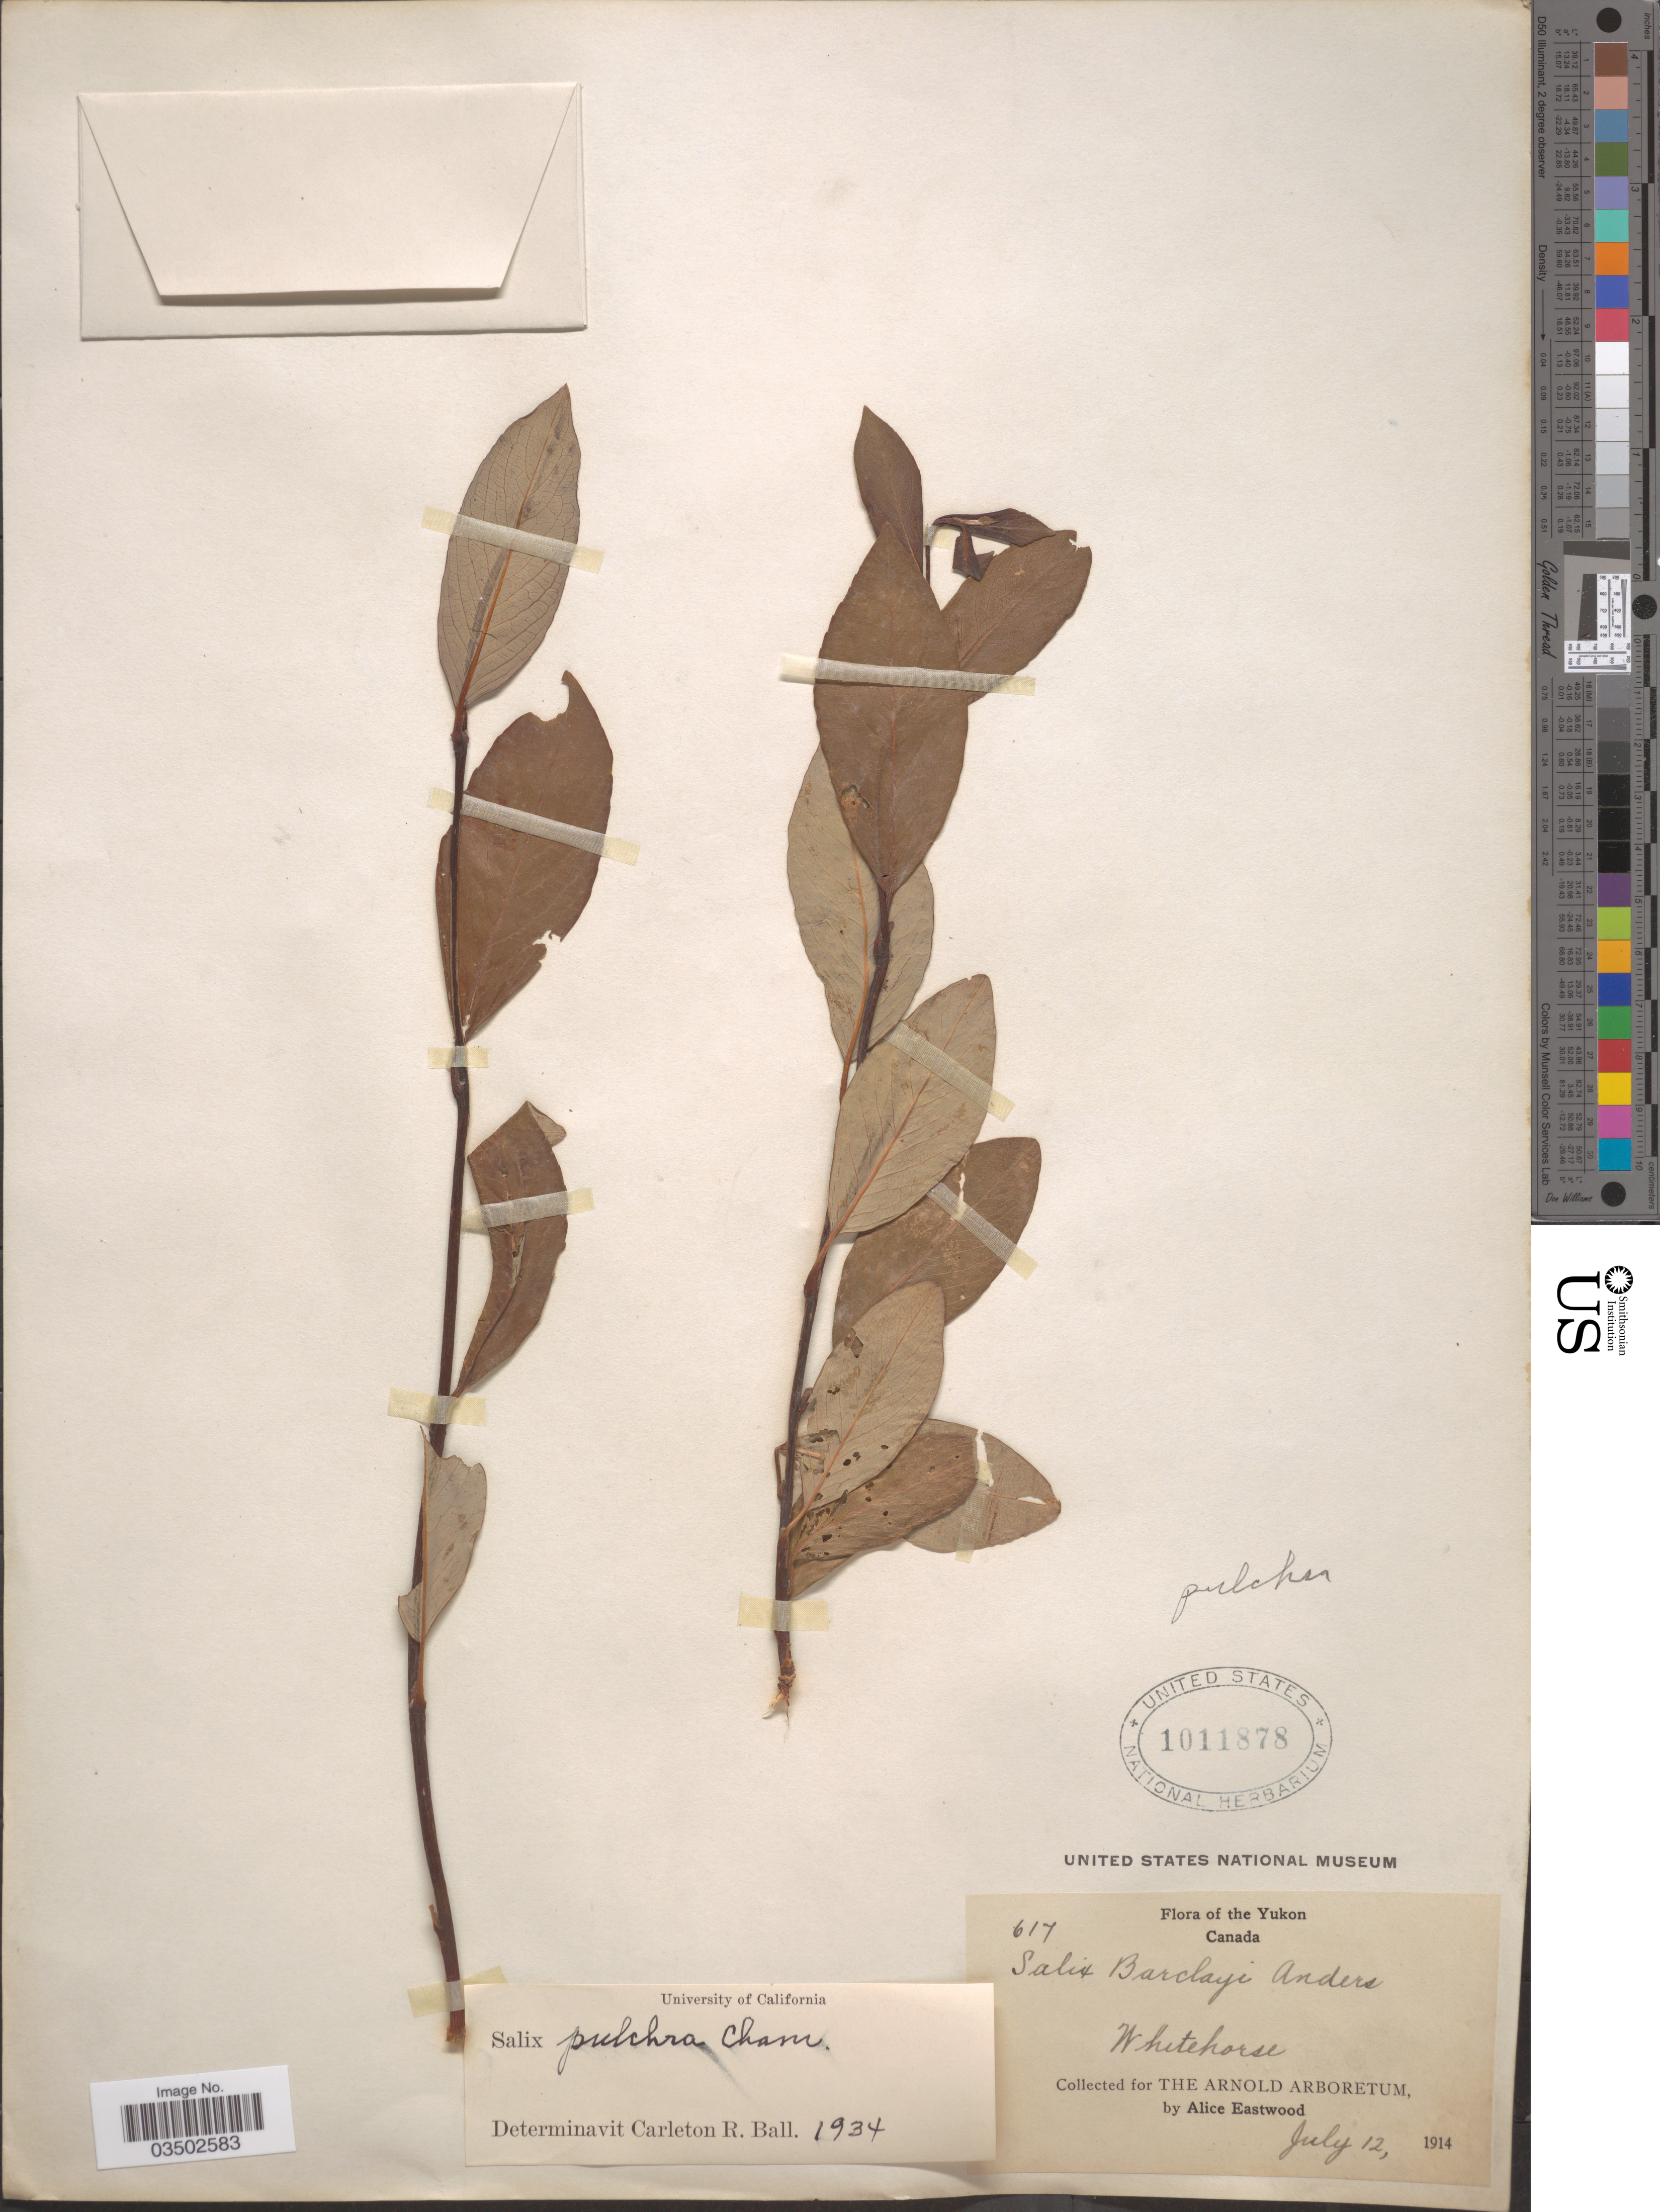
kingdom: Plantae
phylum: Tracheophyta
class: Magnoliopsida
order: Malpighiales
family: Salicaceae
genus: Salix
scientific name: Salix pulchra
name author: Cham.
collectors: A. Eastwood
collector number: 617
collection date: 1914-07-12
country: Canada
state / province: Yukon Territory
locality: The Yukon. Whitehorse.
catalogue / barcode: US 1011878